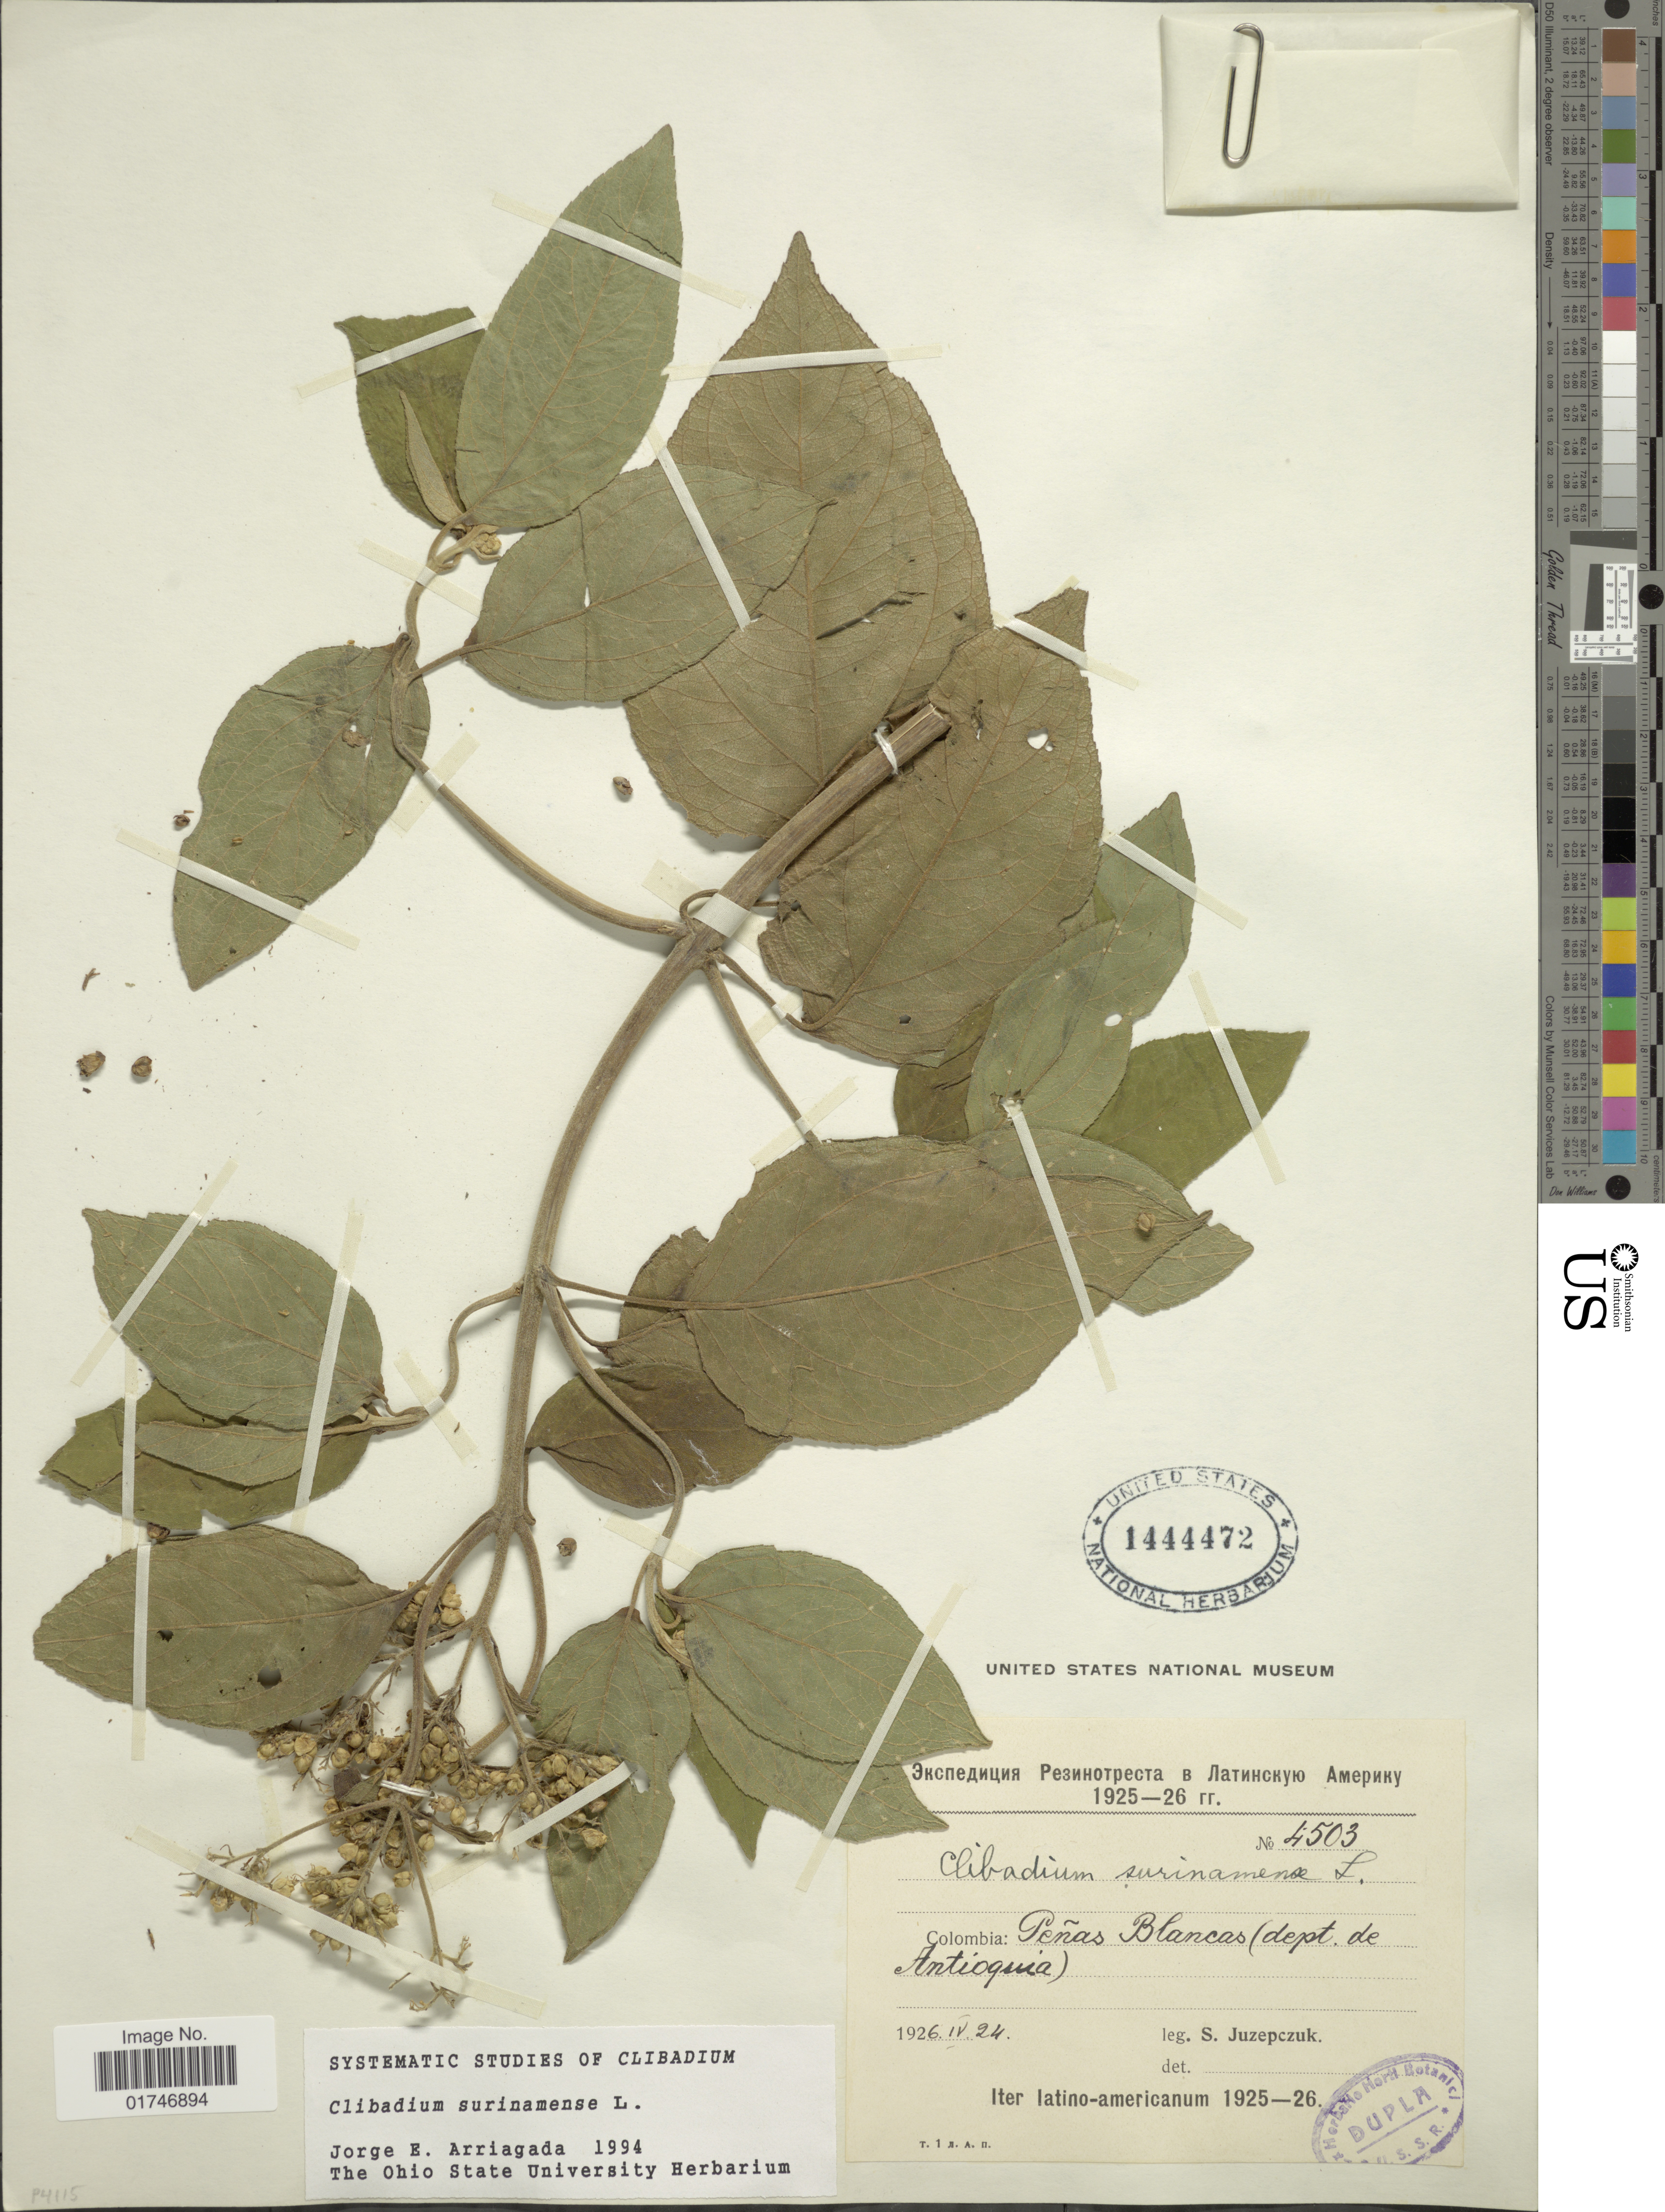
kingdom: Plantae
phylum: Tracheophyta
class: Magnoliopsida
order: Asterales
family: Asteraceae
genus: Clibadium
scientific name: Clibadium surinamense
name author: L.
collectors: S. V. Juzepczuk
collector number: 4503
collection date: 1926-04-24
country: Colombia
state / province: Antioquia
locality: Colombia: Peñas Blancas (dept. de Antioquia)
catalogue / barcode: US 1444472